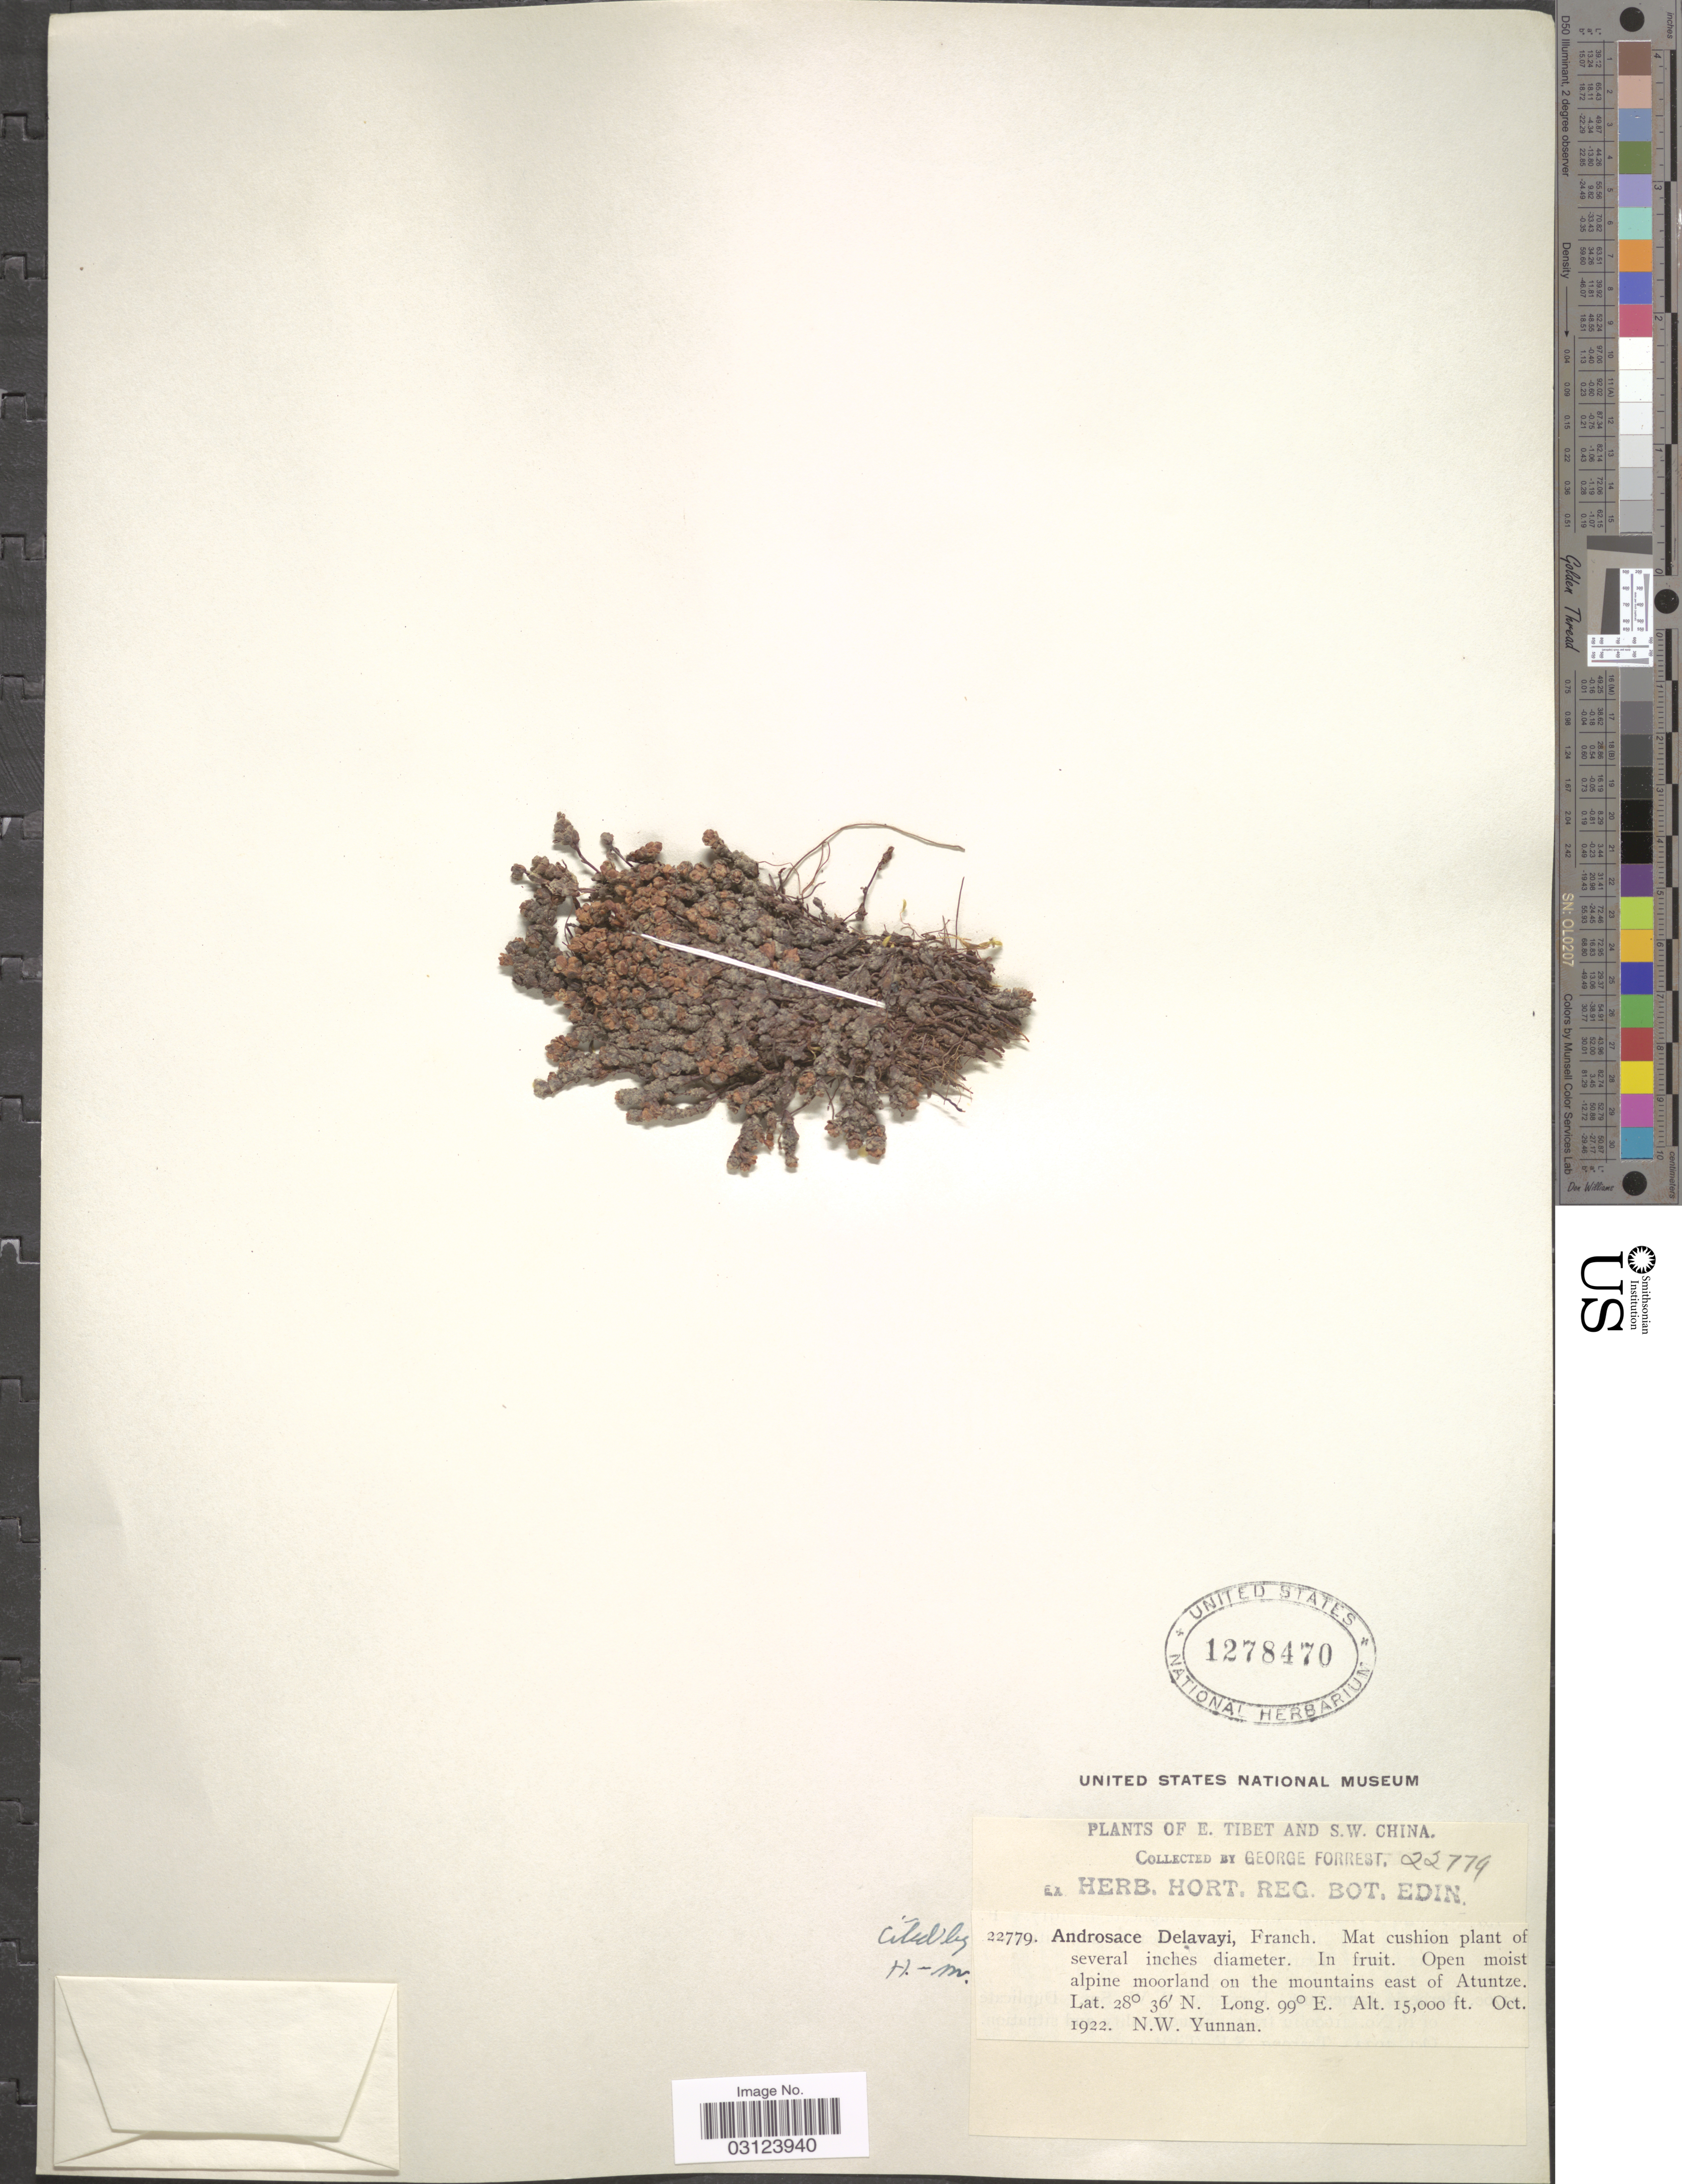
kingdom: Plantae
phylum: Tracheophyta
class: Magnoliopsida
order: Ericales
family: Primulaceae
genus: Androsace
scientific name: Androsace delavayi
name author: Franch.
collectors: G. Forrest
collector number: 22779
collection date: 1922-10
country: China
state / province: Yunnan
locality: S.W. China, Open moist alpine moorland on the mountains east of Atuntze, N.W. Yunnan.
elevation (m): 4572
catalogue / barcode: US 1278470